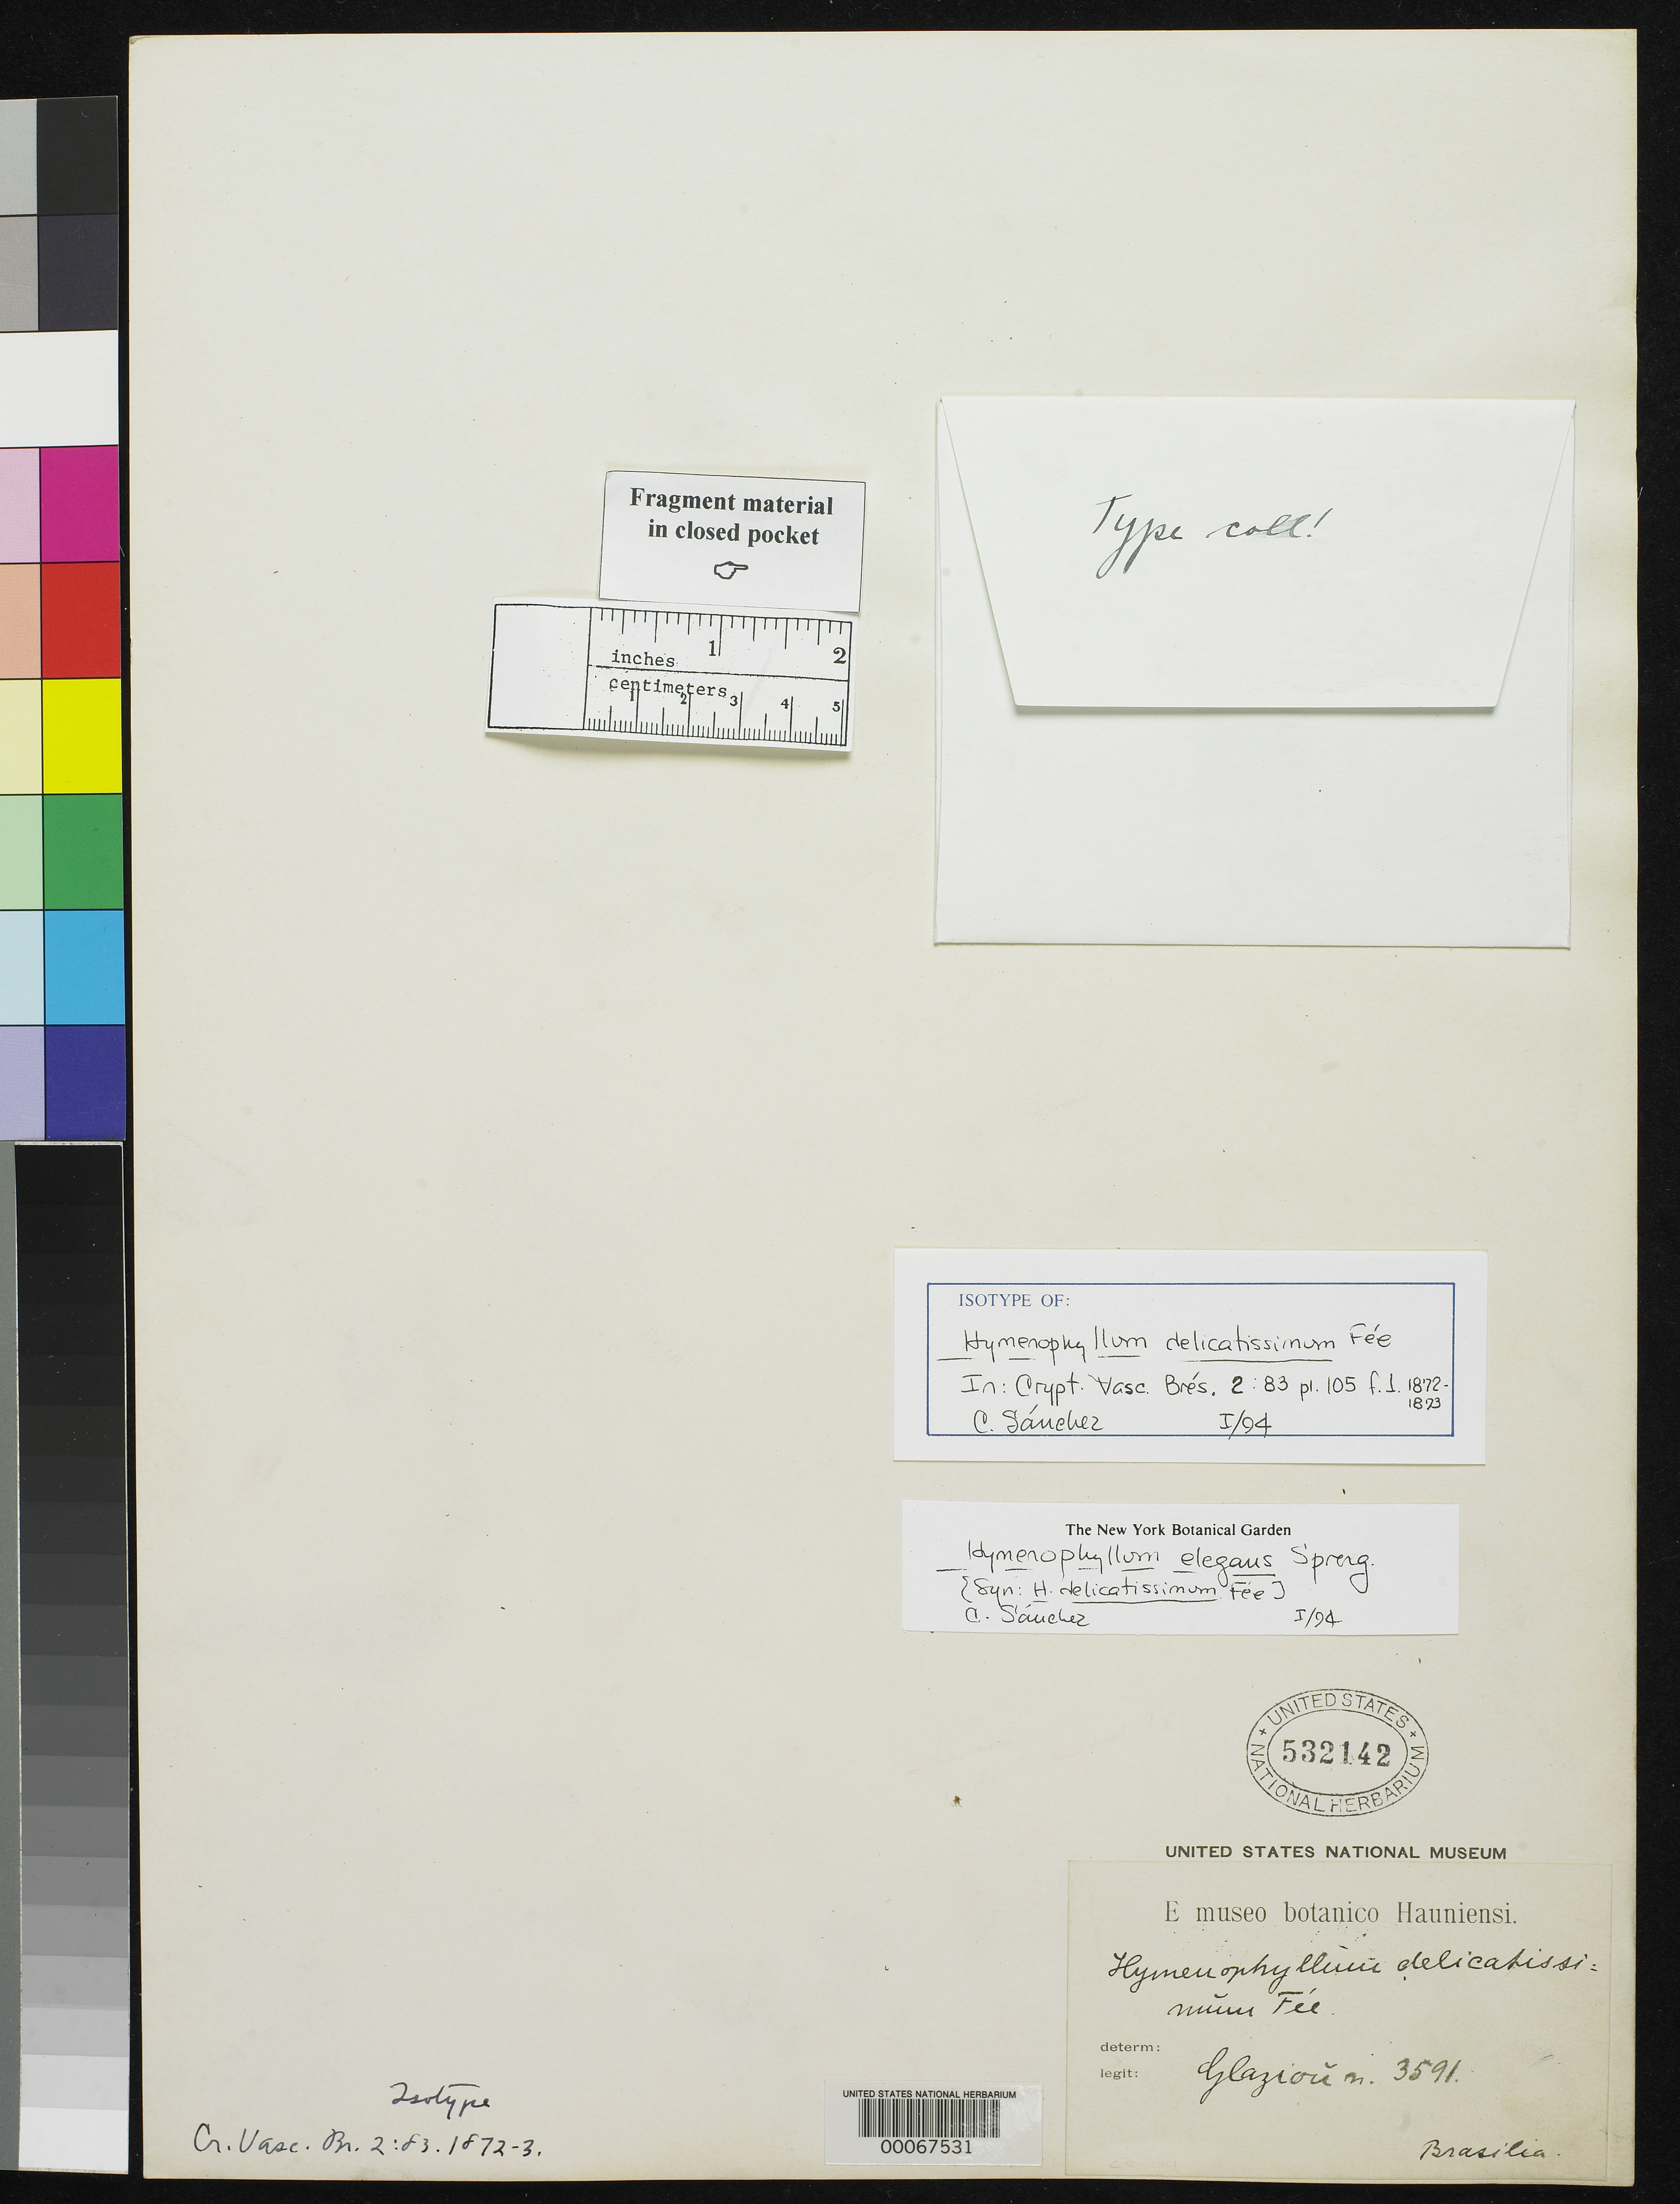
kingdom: Plantae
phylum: Tracheophyta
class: Polypodiopsida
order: Hymenophyllales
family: Hymenophyllaceae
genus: Hymenophyllum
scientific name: Hymenophyllum delicatissimum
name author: Fée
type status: Type Collection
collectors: A. F. M. Glaziou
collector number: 3591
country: Brazil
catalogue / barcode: US 532142